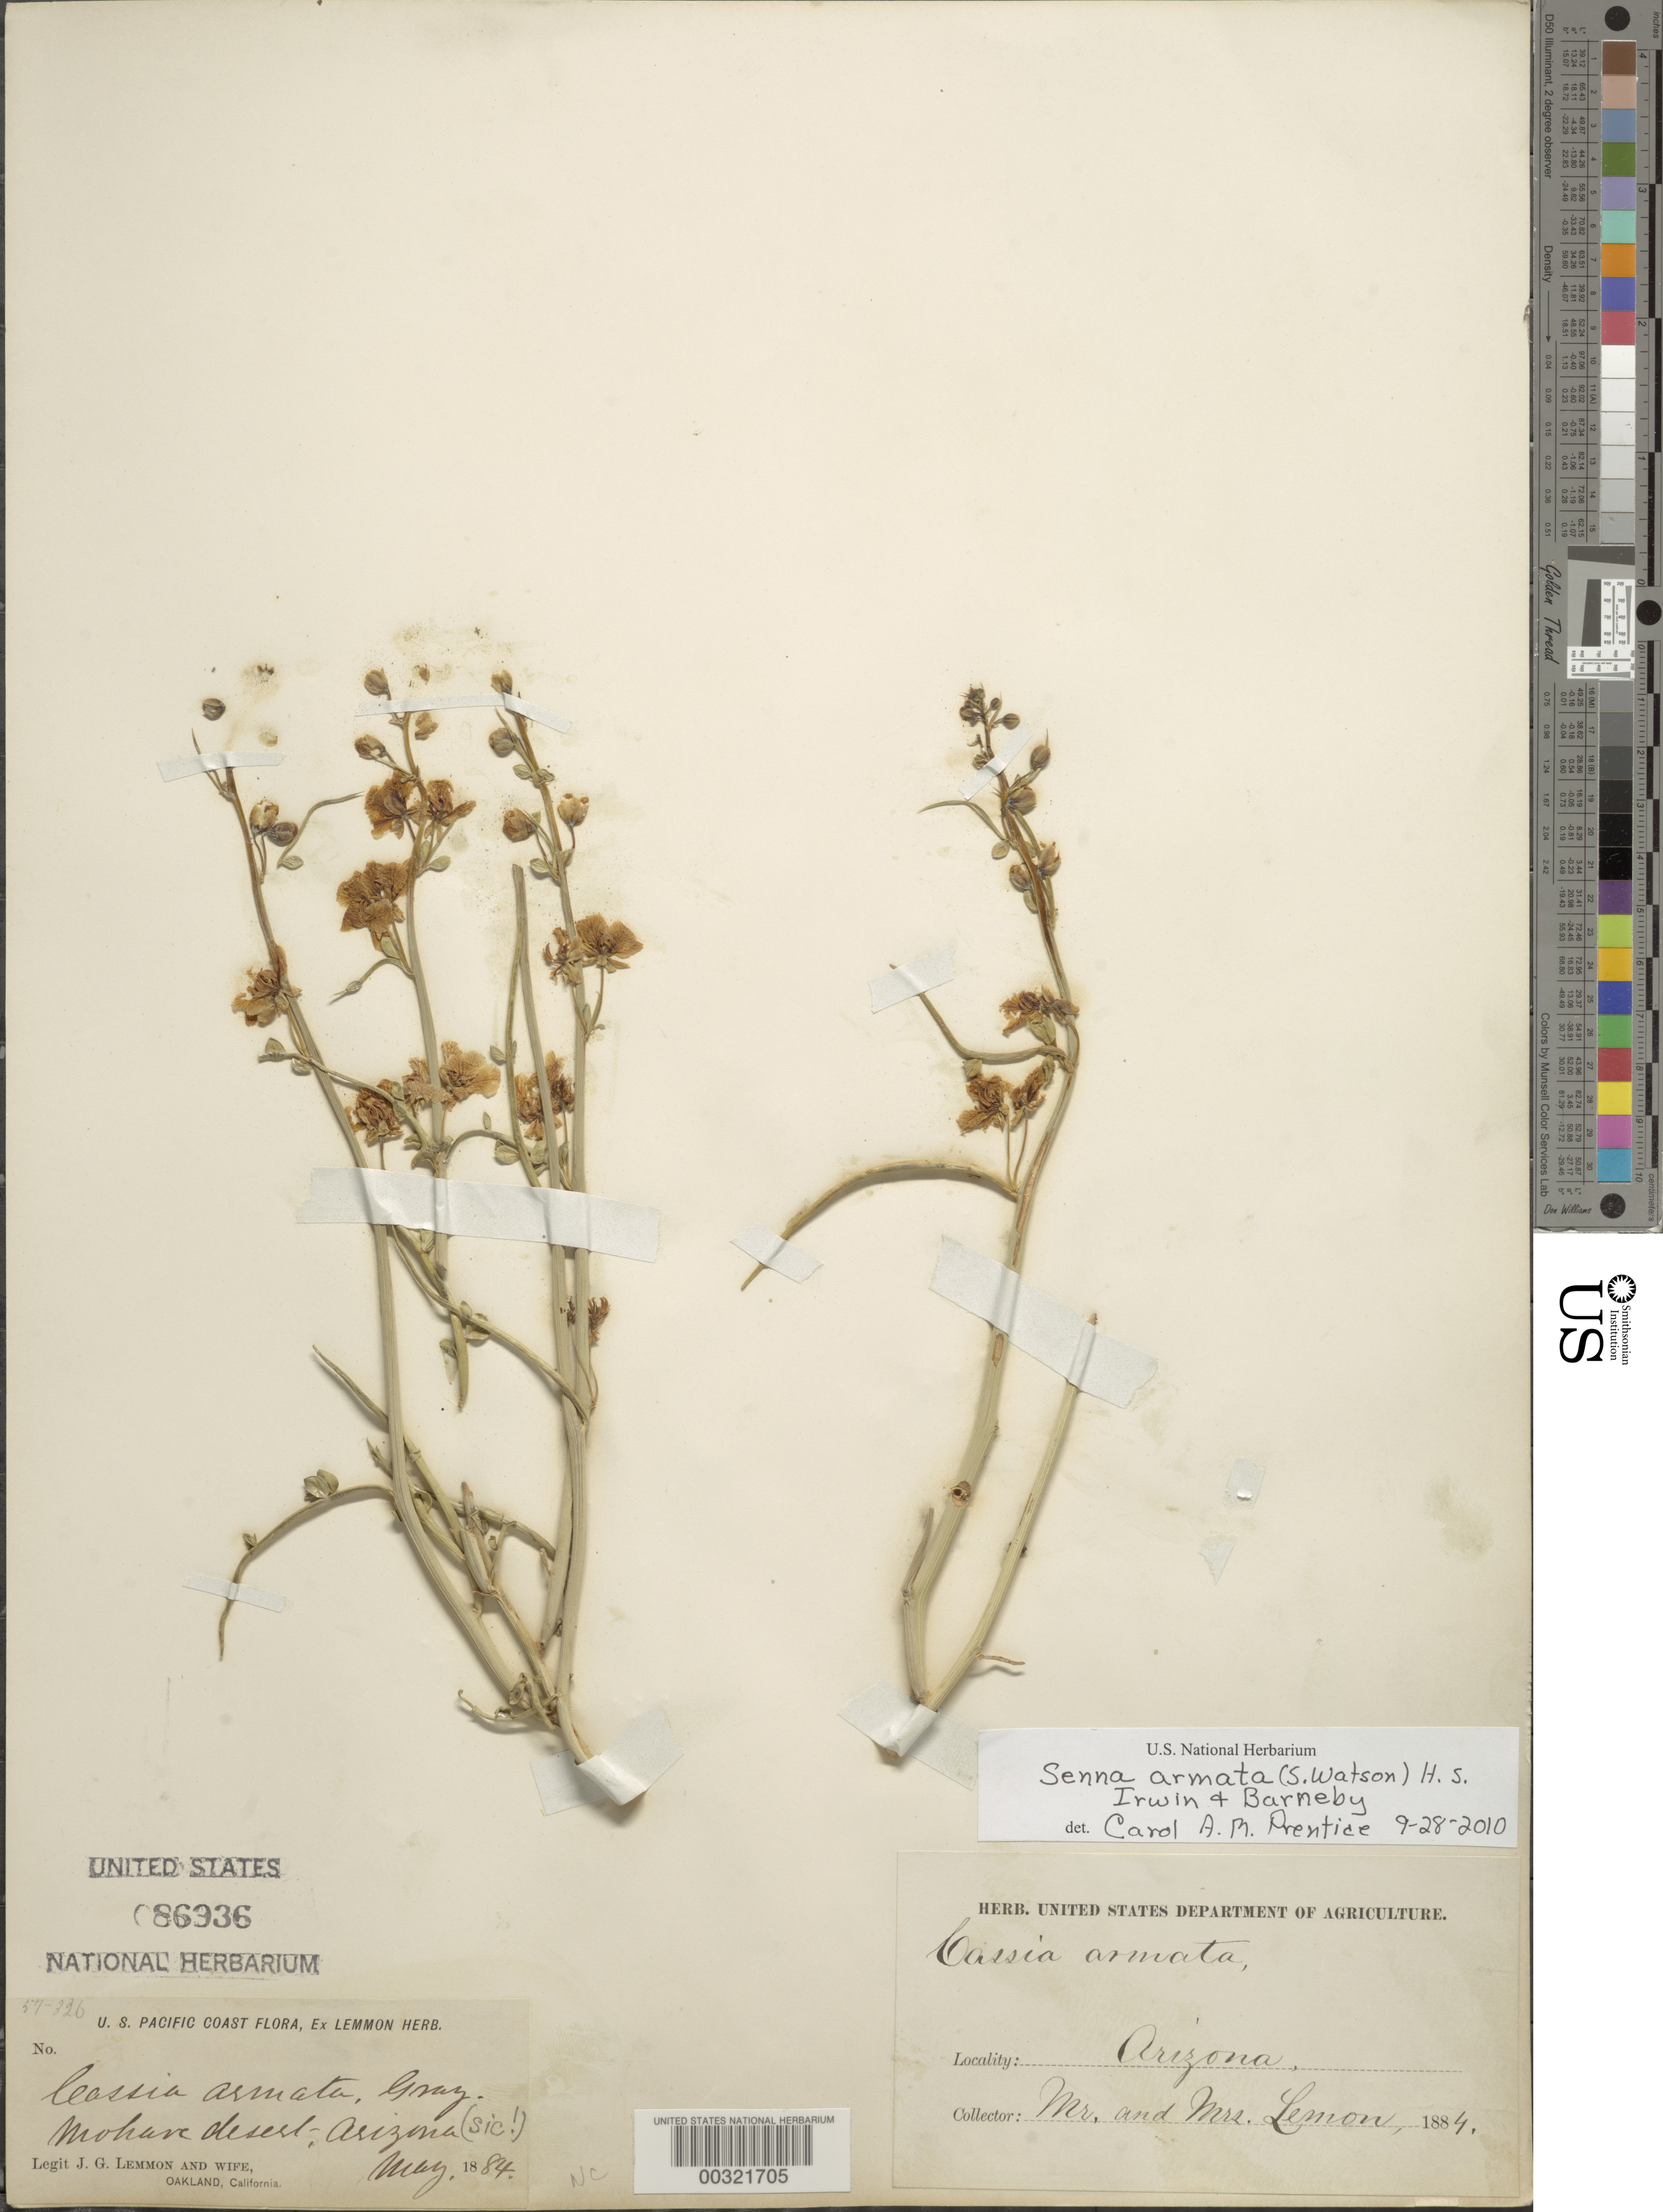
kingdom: Plantae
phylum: Tracheophyta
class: Magnoliopsida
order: Fabales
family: Fabaceae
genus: Senna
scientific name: Senna armata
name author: (S. Watson) H.S. Irwin & Barneby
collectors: J. G. Lemmon & J. Lemmon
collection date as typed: May 1884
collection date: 1884-05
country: United States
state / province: Arizona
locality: Mohave desert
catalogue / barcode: US 86936